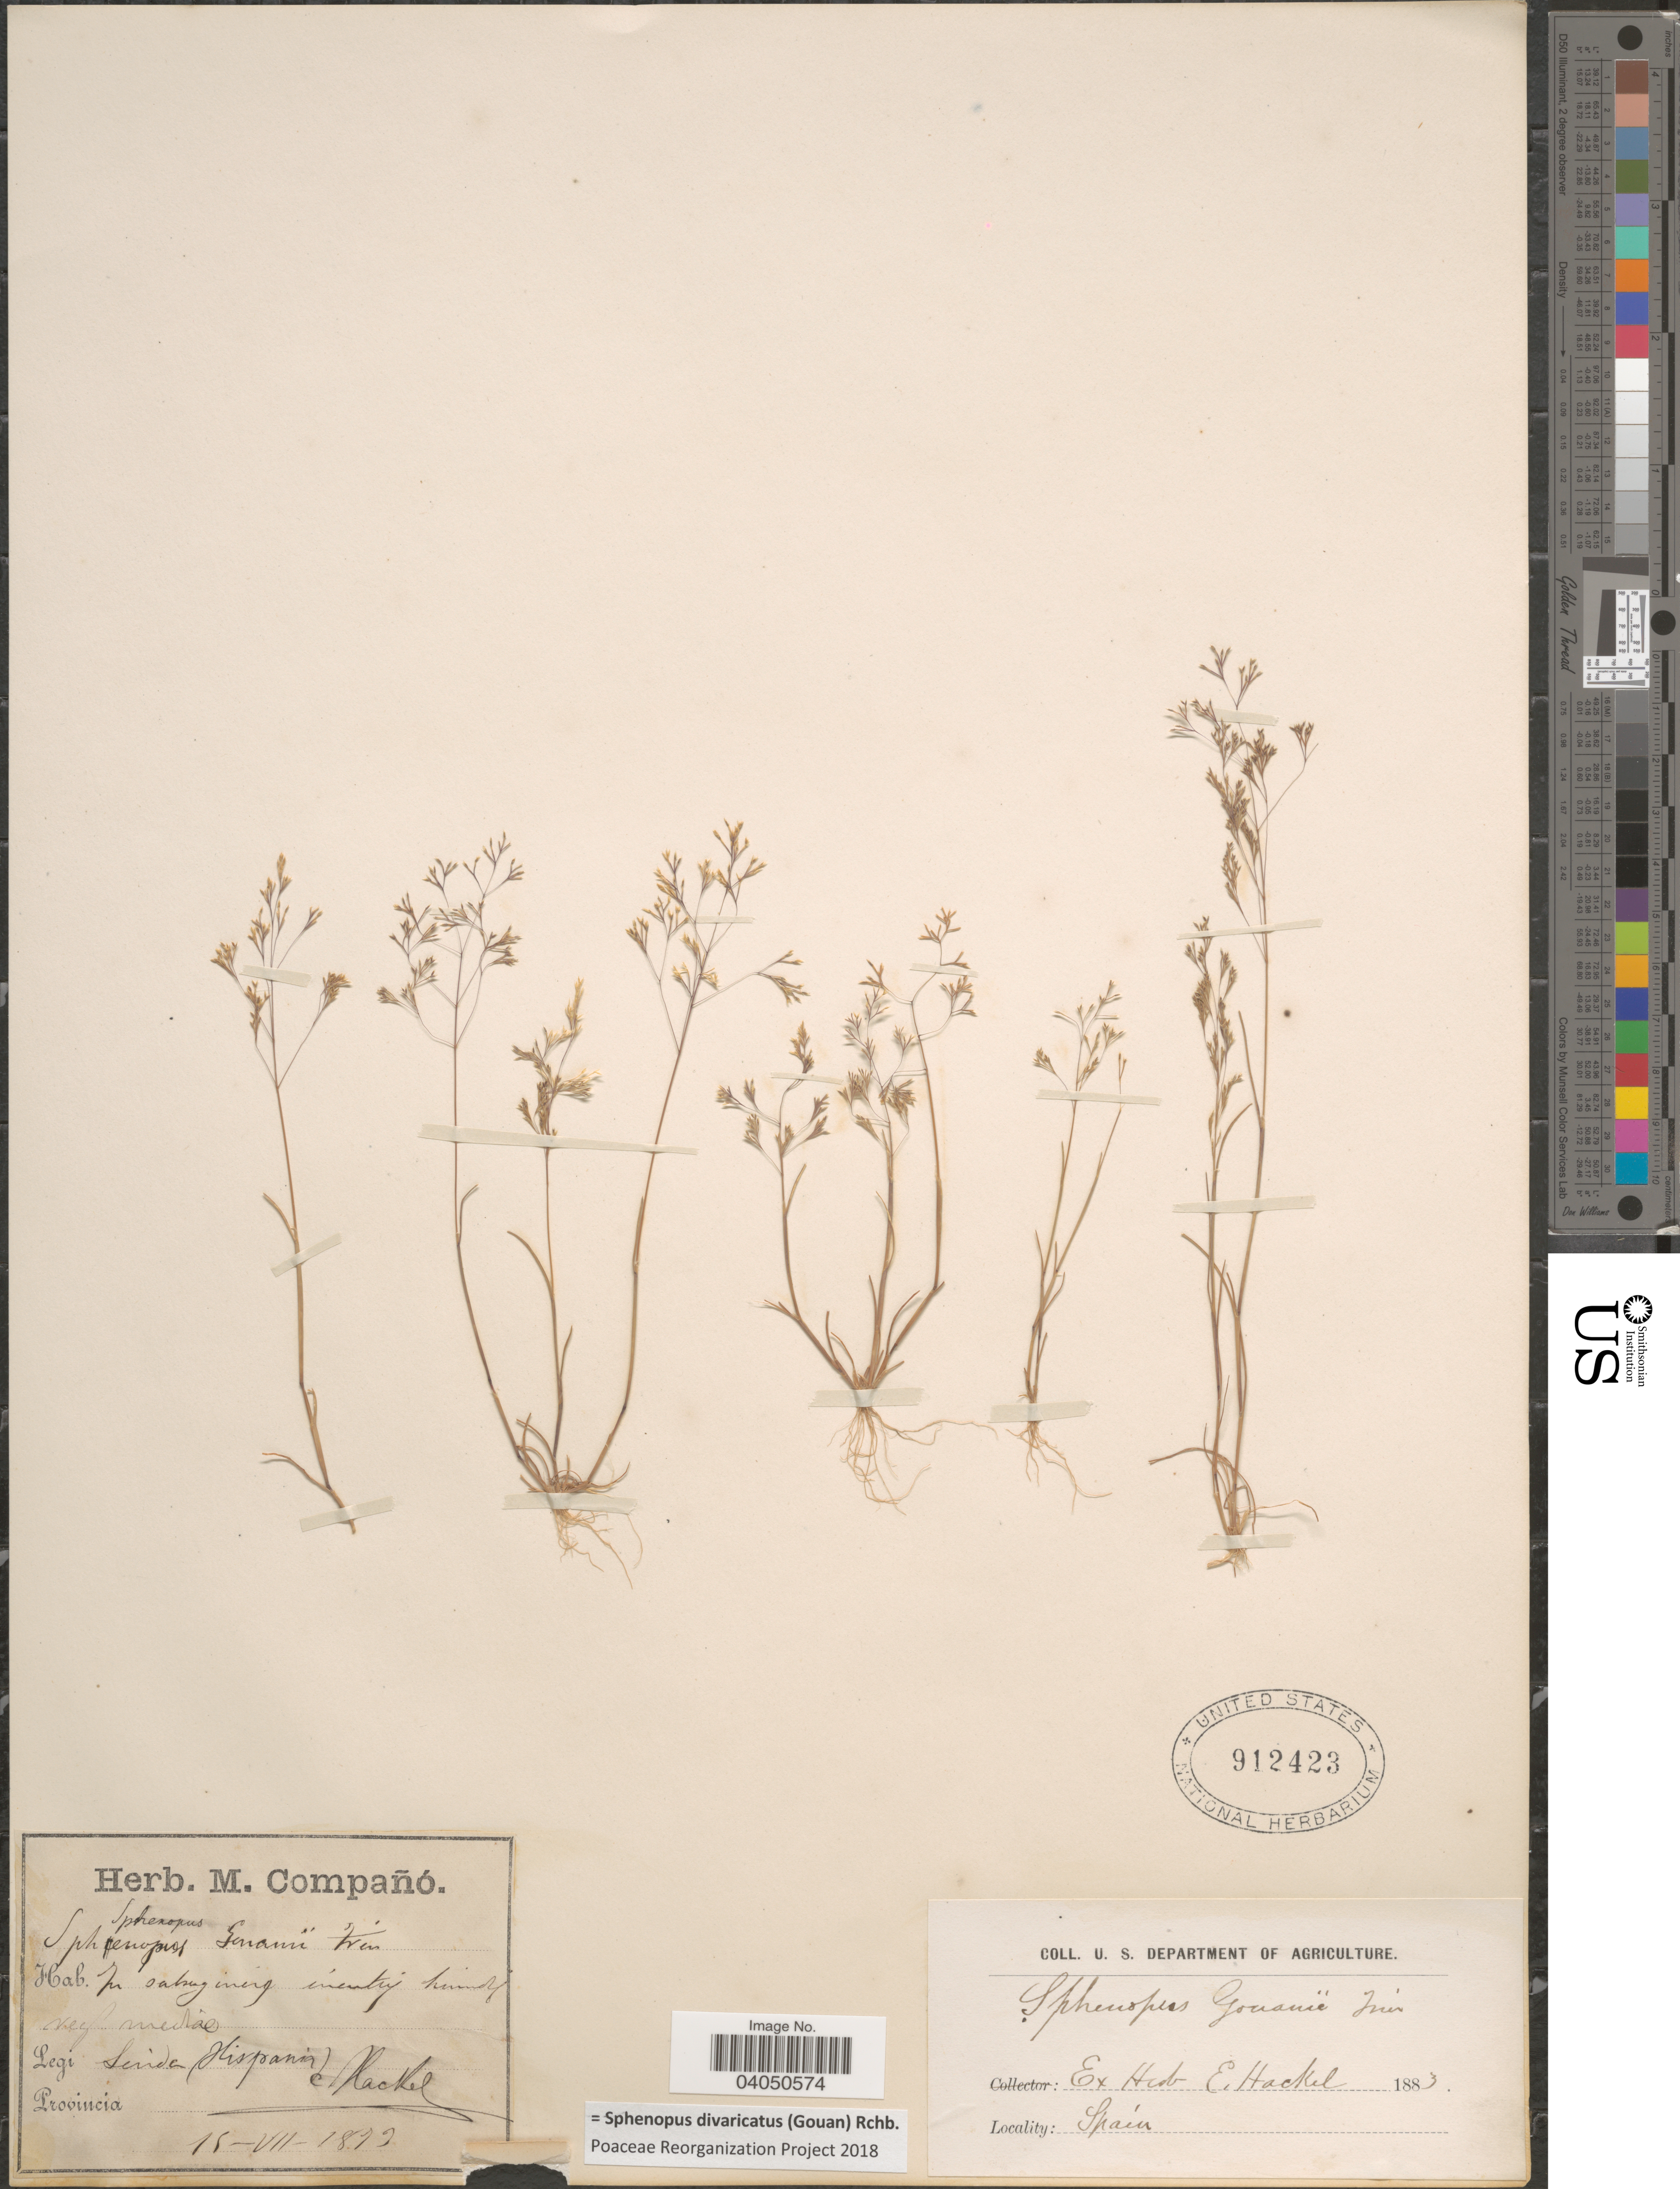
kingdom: Plantae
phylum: Tracheophyta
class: Liliopsida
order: Poales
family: Poaceae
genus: Sphenopus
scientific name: Sphenopus divaricatus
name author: (Gouan) Rchb.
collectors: E. Hackel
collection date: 1873-07-15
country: Spain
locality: Linda (Hispania).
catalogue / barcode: US 912423